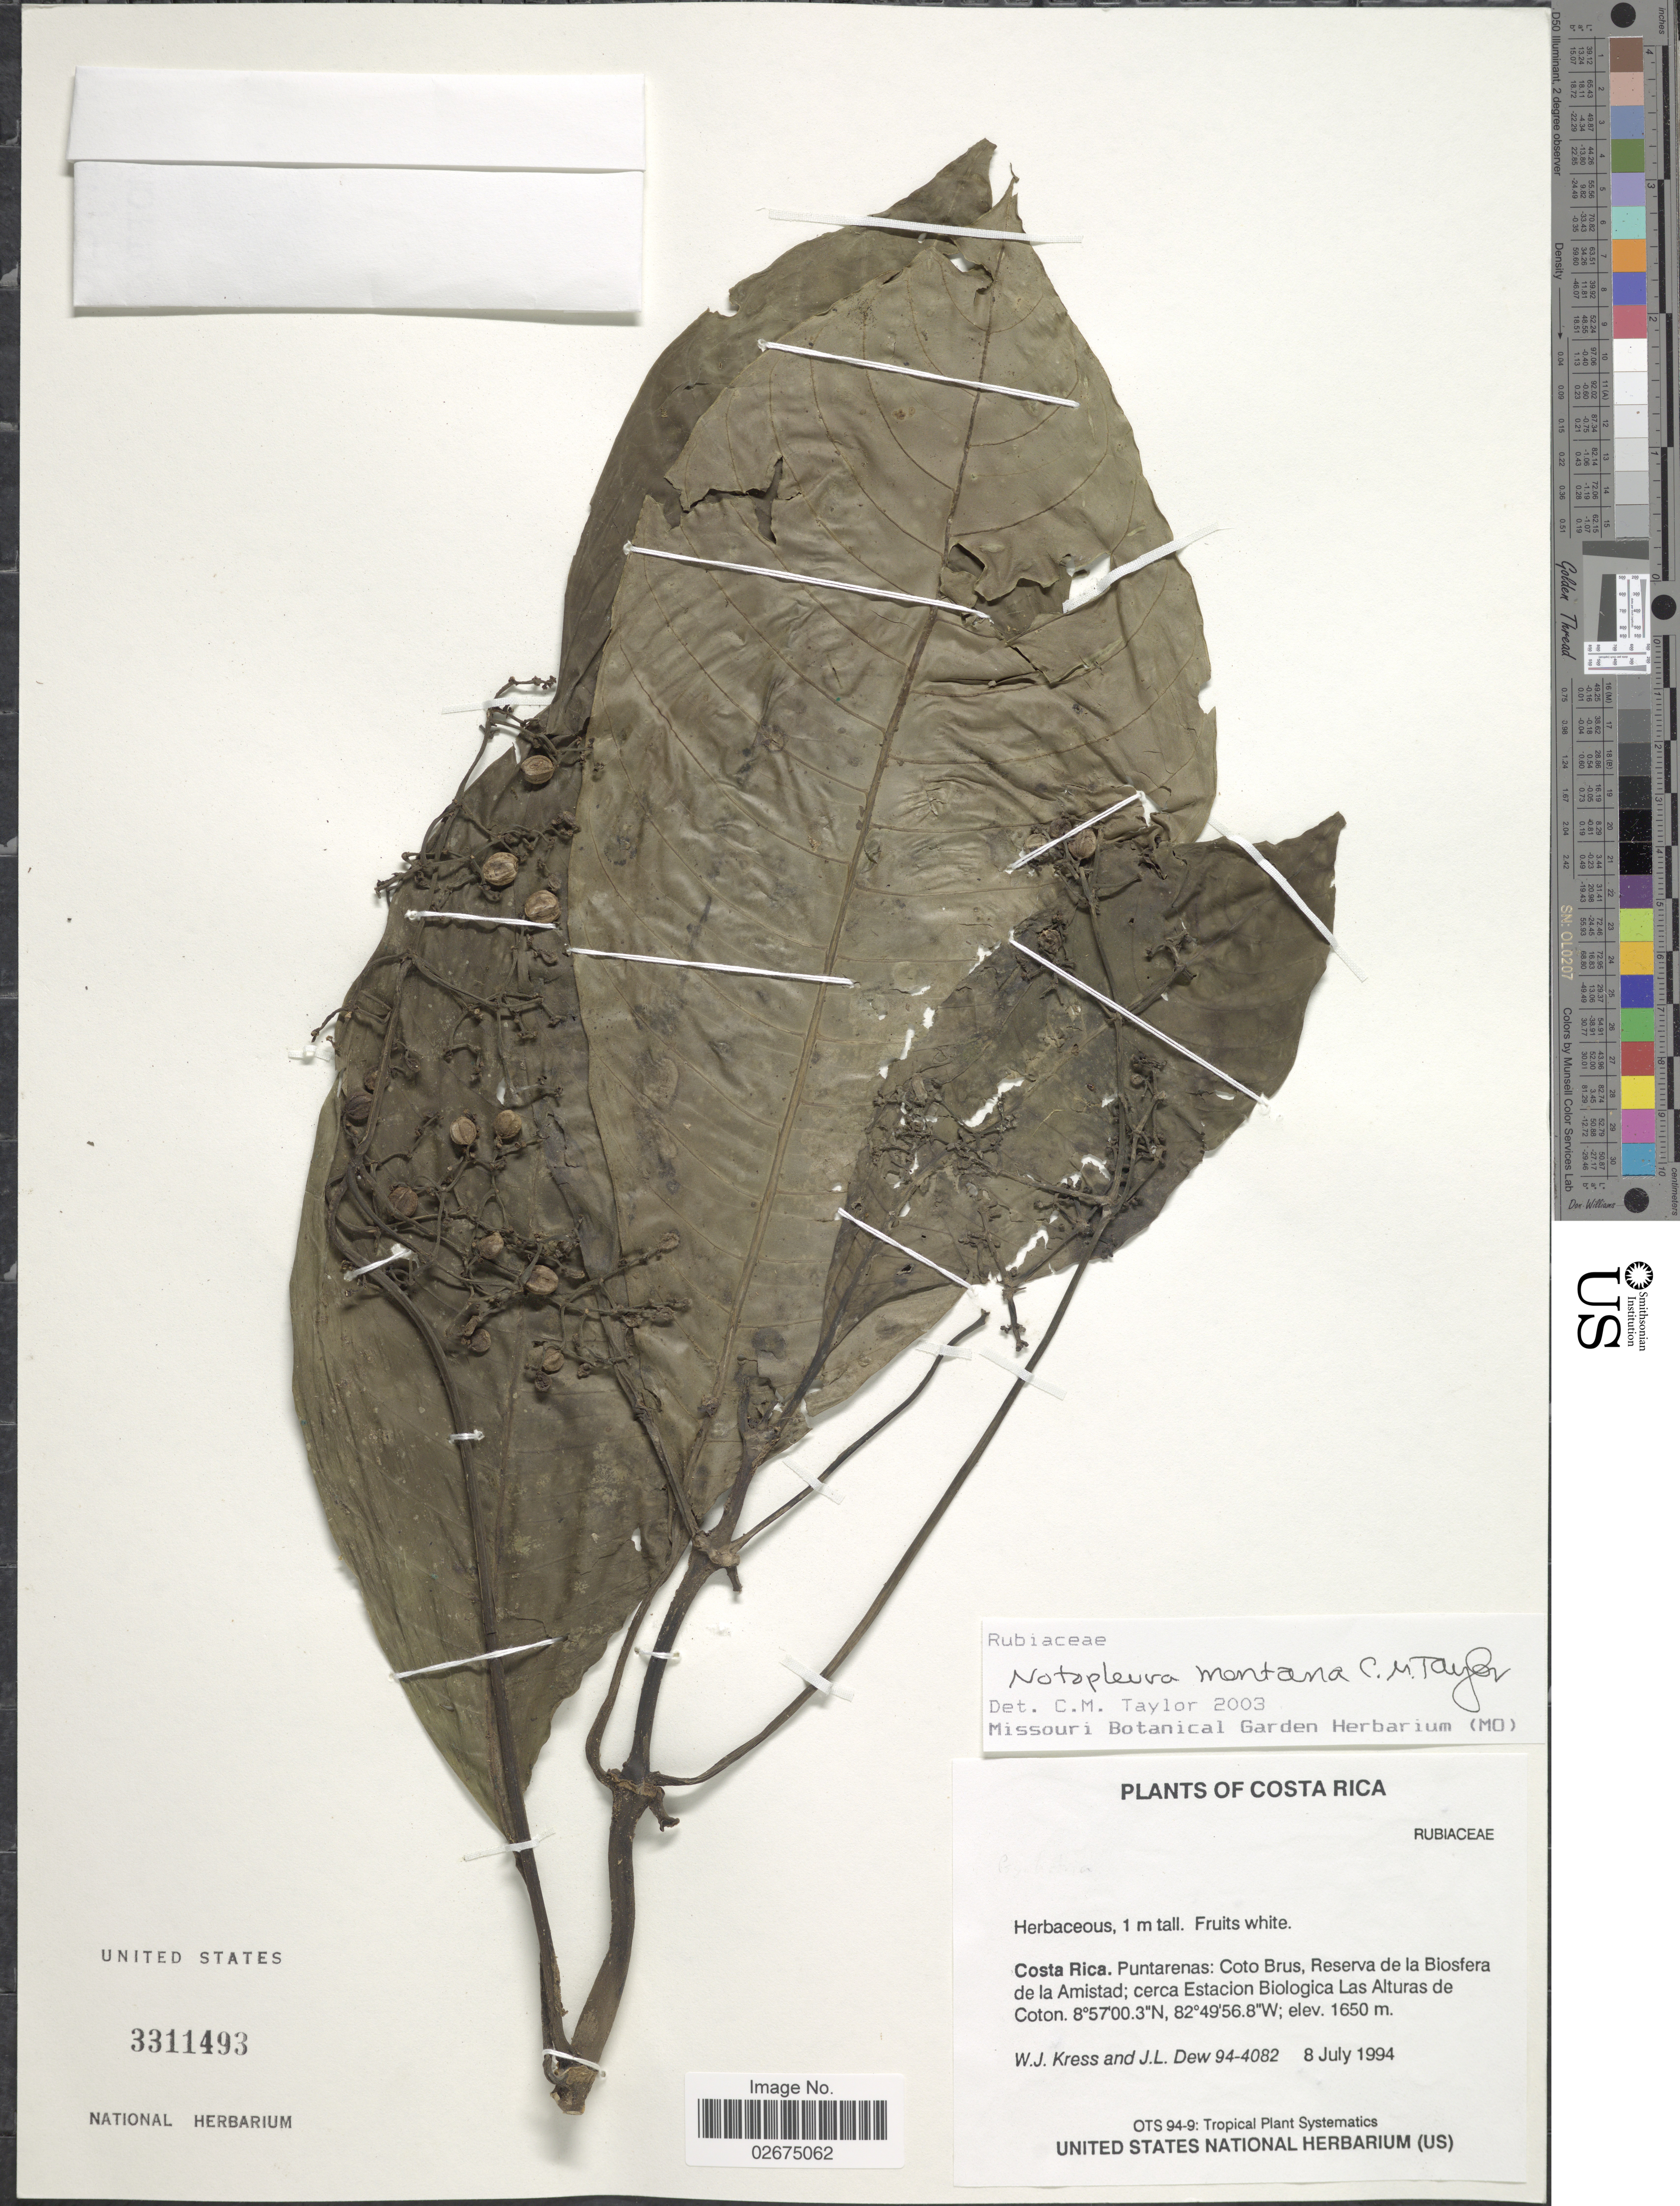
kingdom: Plantae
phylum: Tracheophyta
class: Magnoliopsida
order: Gentianales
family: Rubiaceae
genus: Notopleura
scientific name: Notopleura montana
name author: C.M. Taylor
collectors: W. J. Kress & J. L. Dew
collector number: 94-4082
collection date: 1994-07-08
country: Costa Rica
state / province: Puntarenas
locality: Coto Brus, Reserva de la Biosfera de la Amistad; cerca Estacion Biologica Las Alturas de Coton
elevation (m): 1650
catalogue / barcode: US 3311493